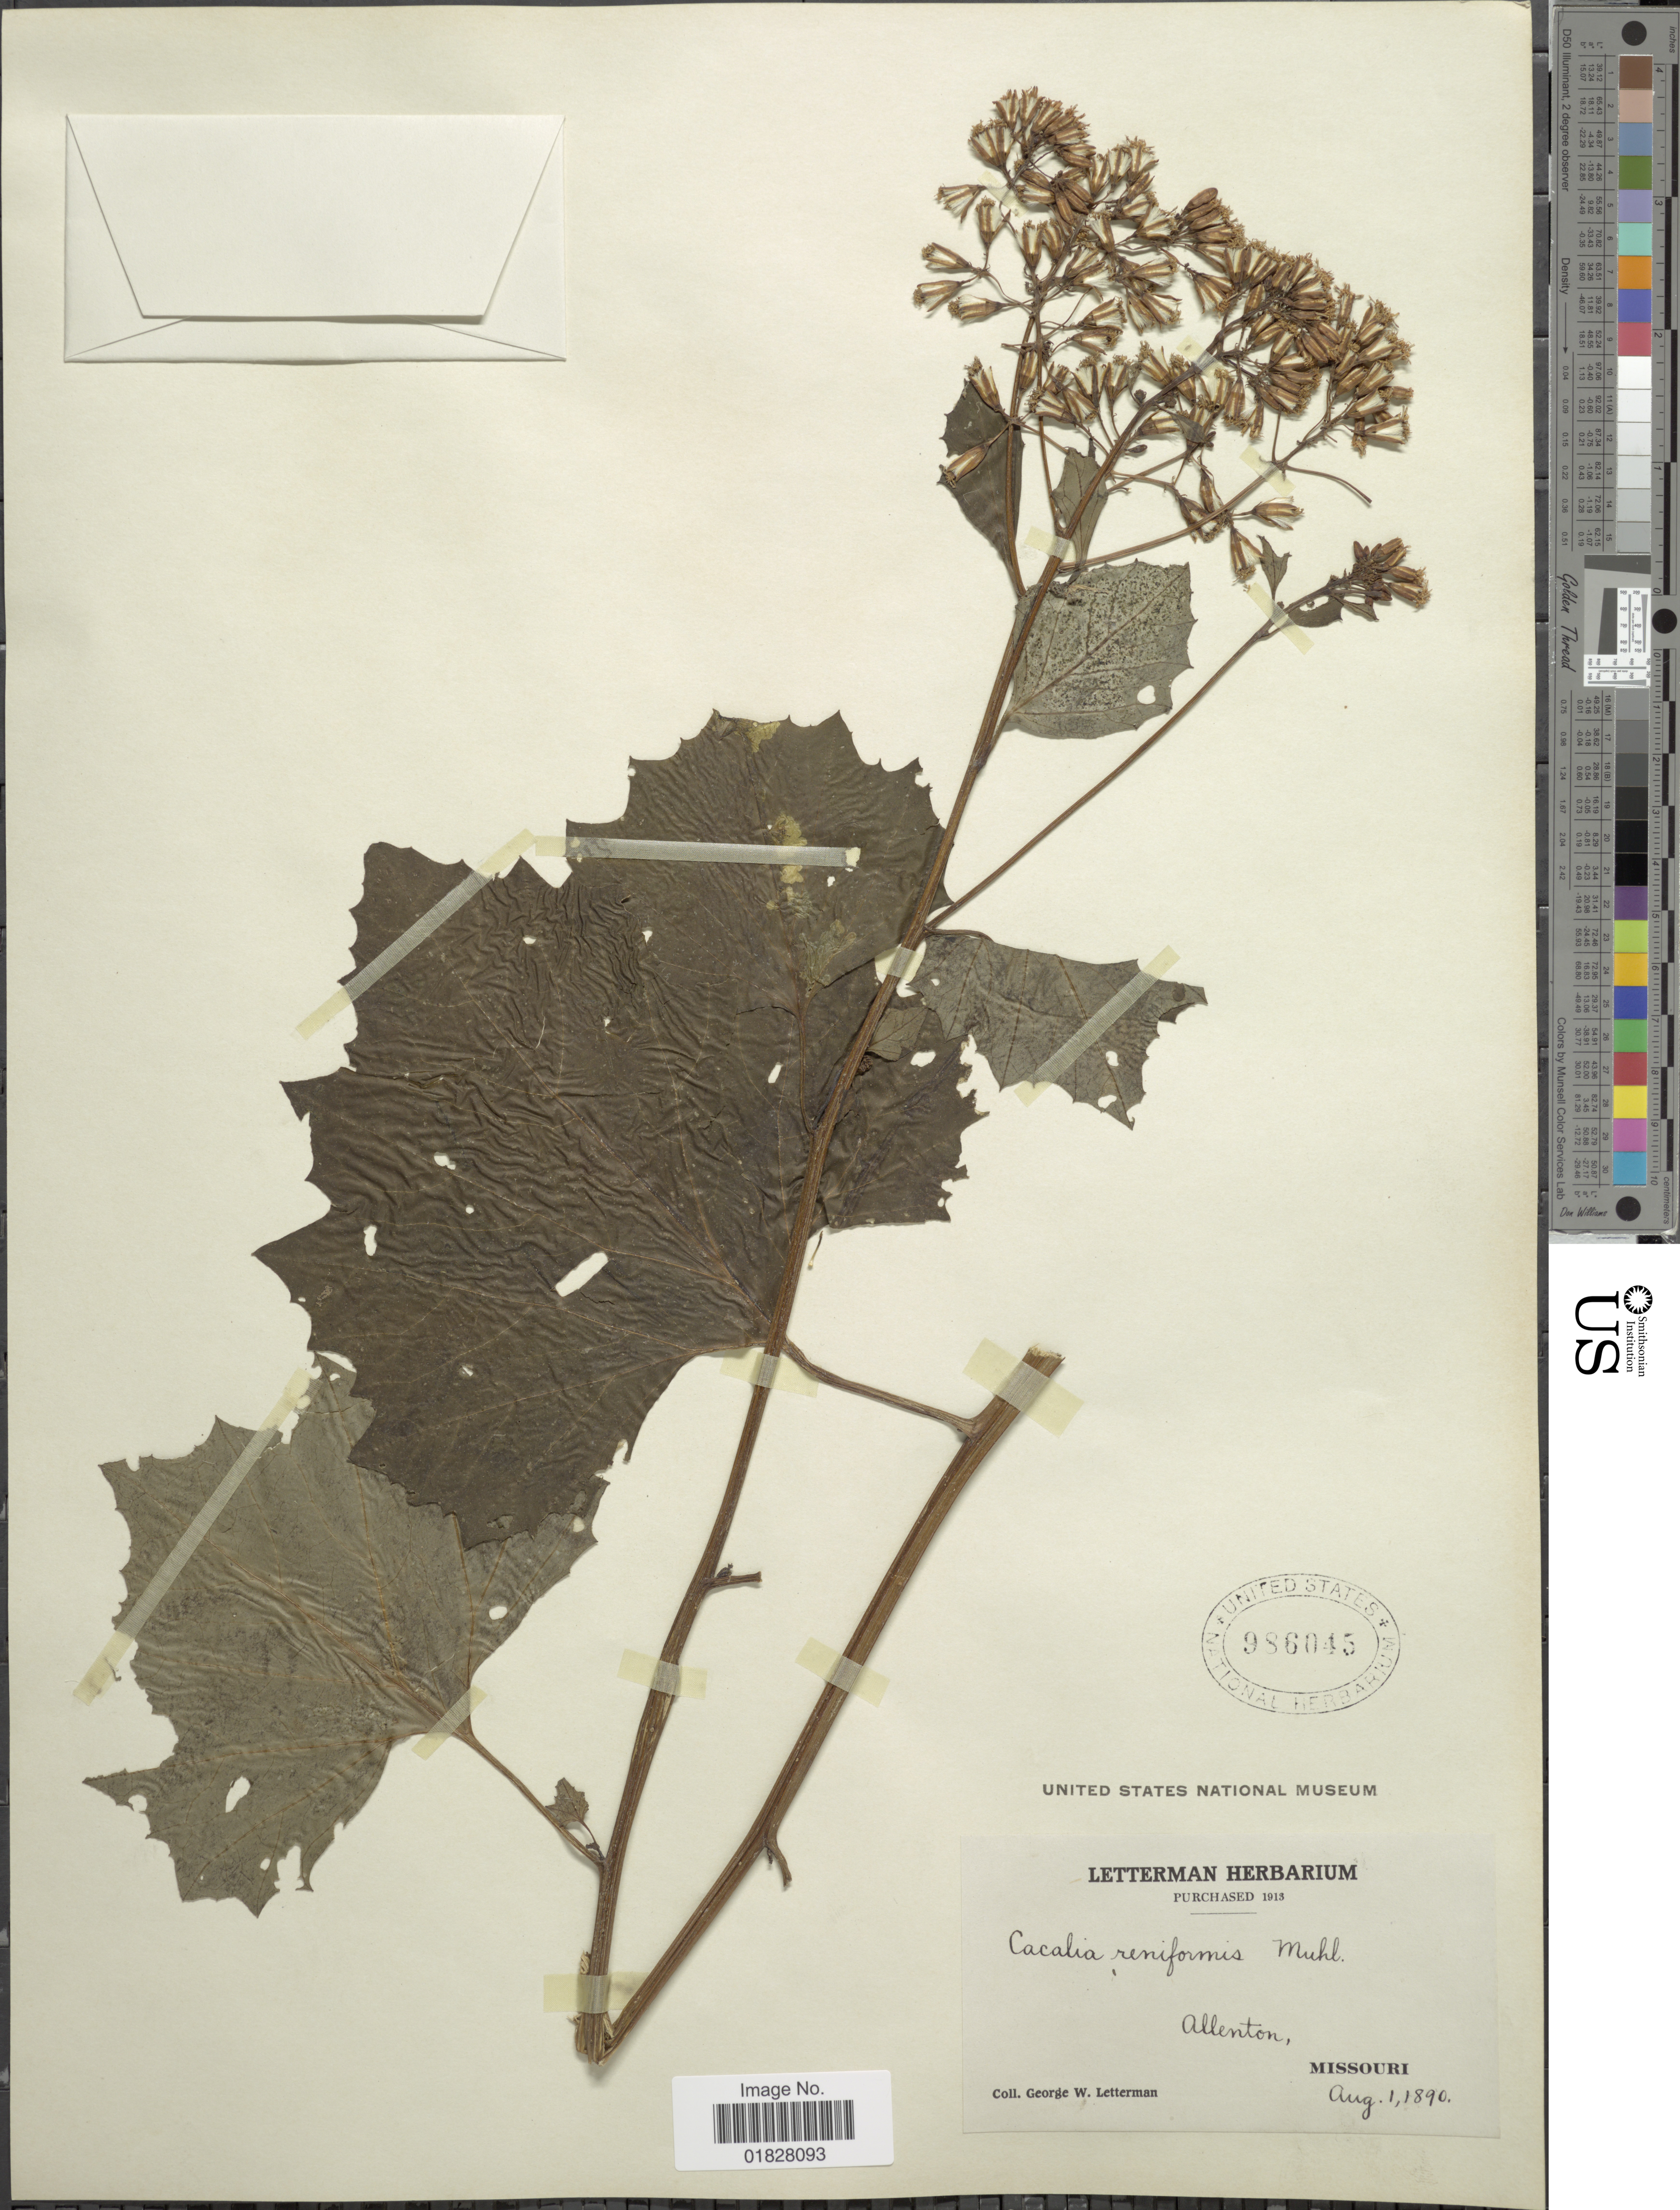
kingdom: Plantae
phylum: Tracheophyta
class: Magnoliopsida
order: Asterales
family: Asteraceae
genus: Arnoglossum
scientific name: Arnoglossum reniforme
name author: (Hook.) H. Rob.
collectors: G. W. Letterman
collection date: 1890-08-01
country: United States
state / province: Missouri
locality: Allenton, Missouri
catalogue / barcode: US 986045